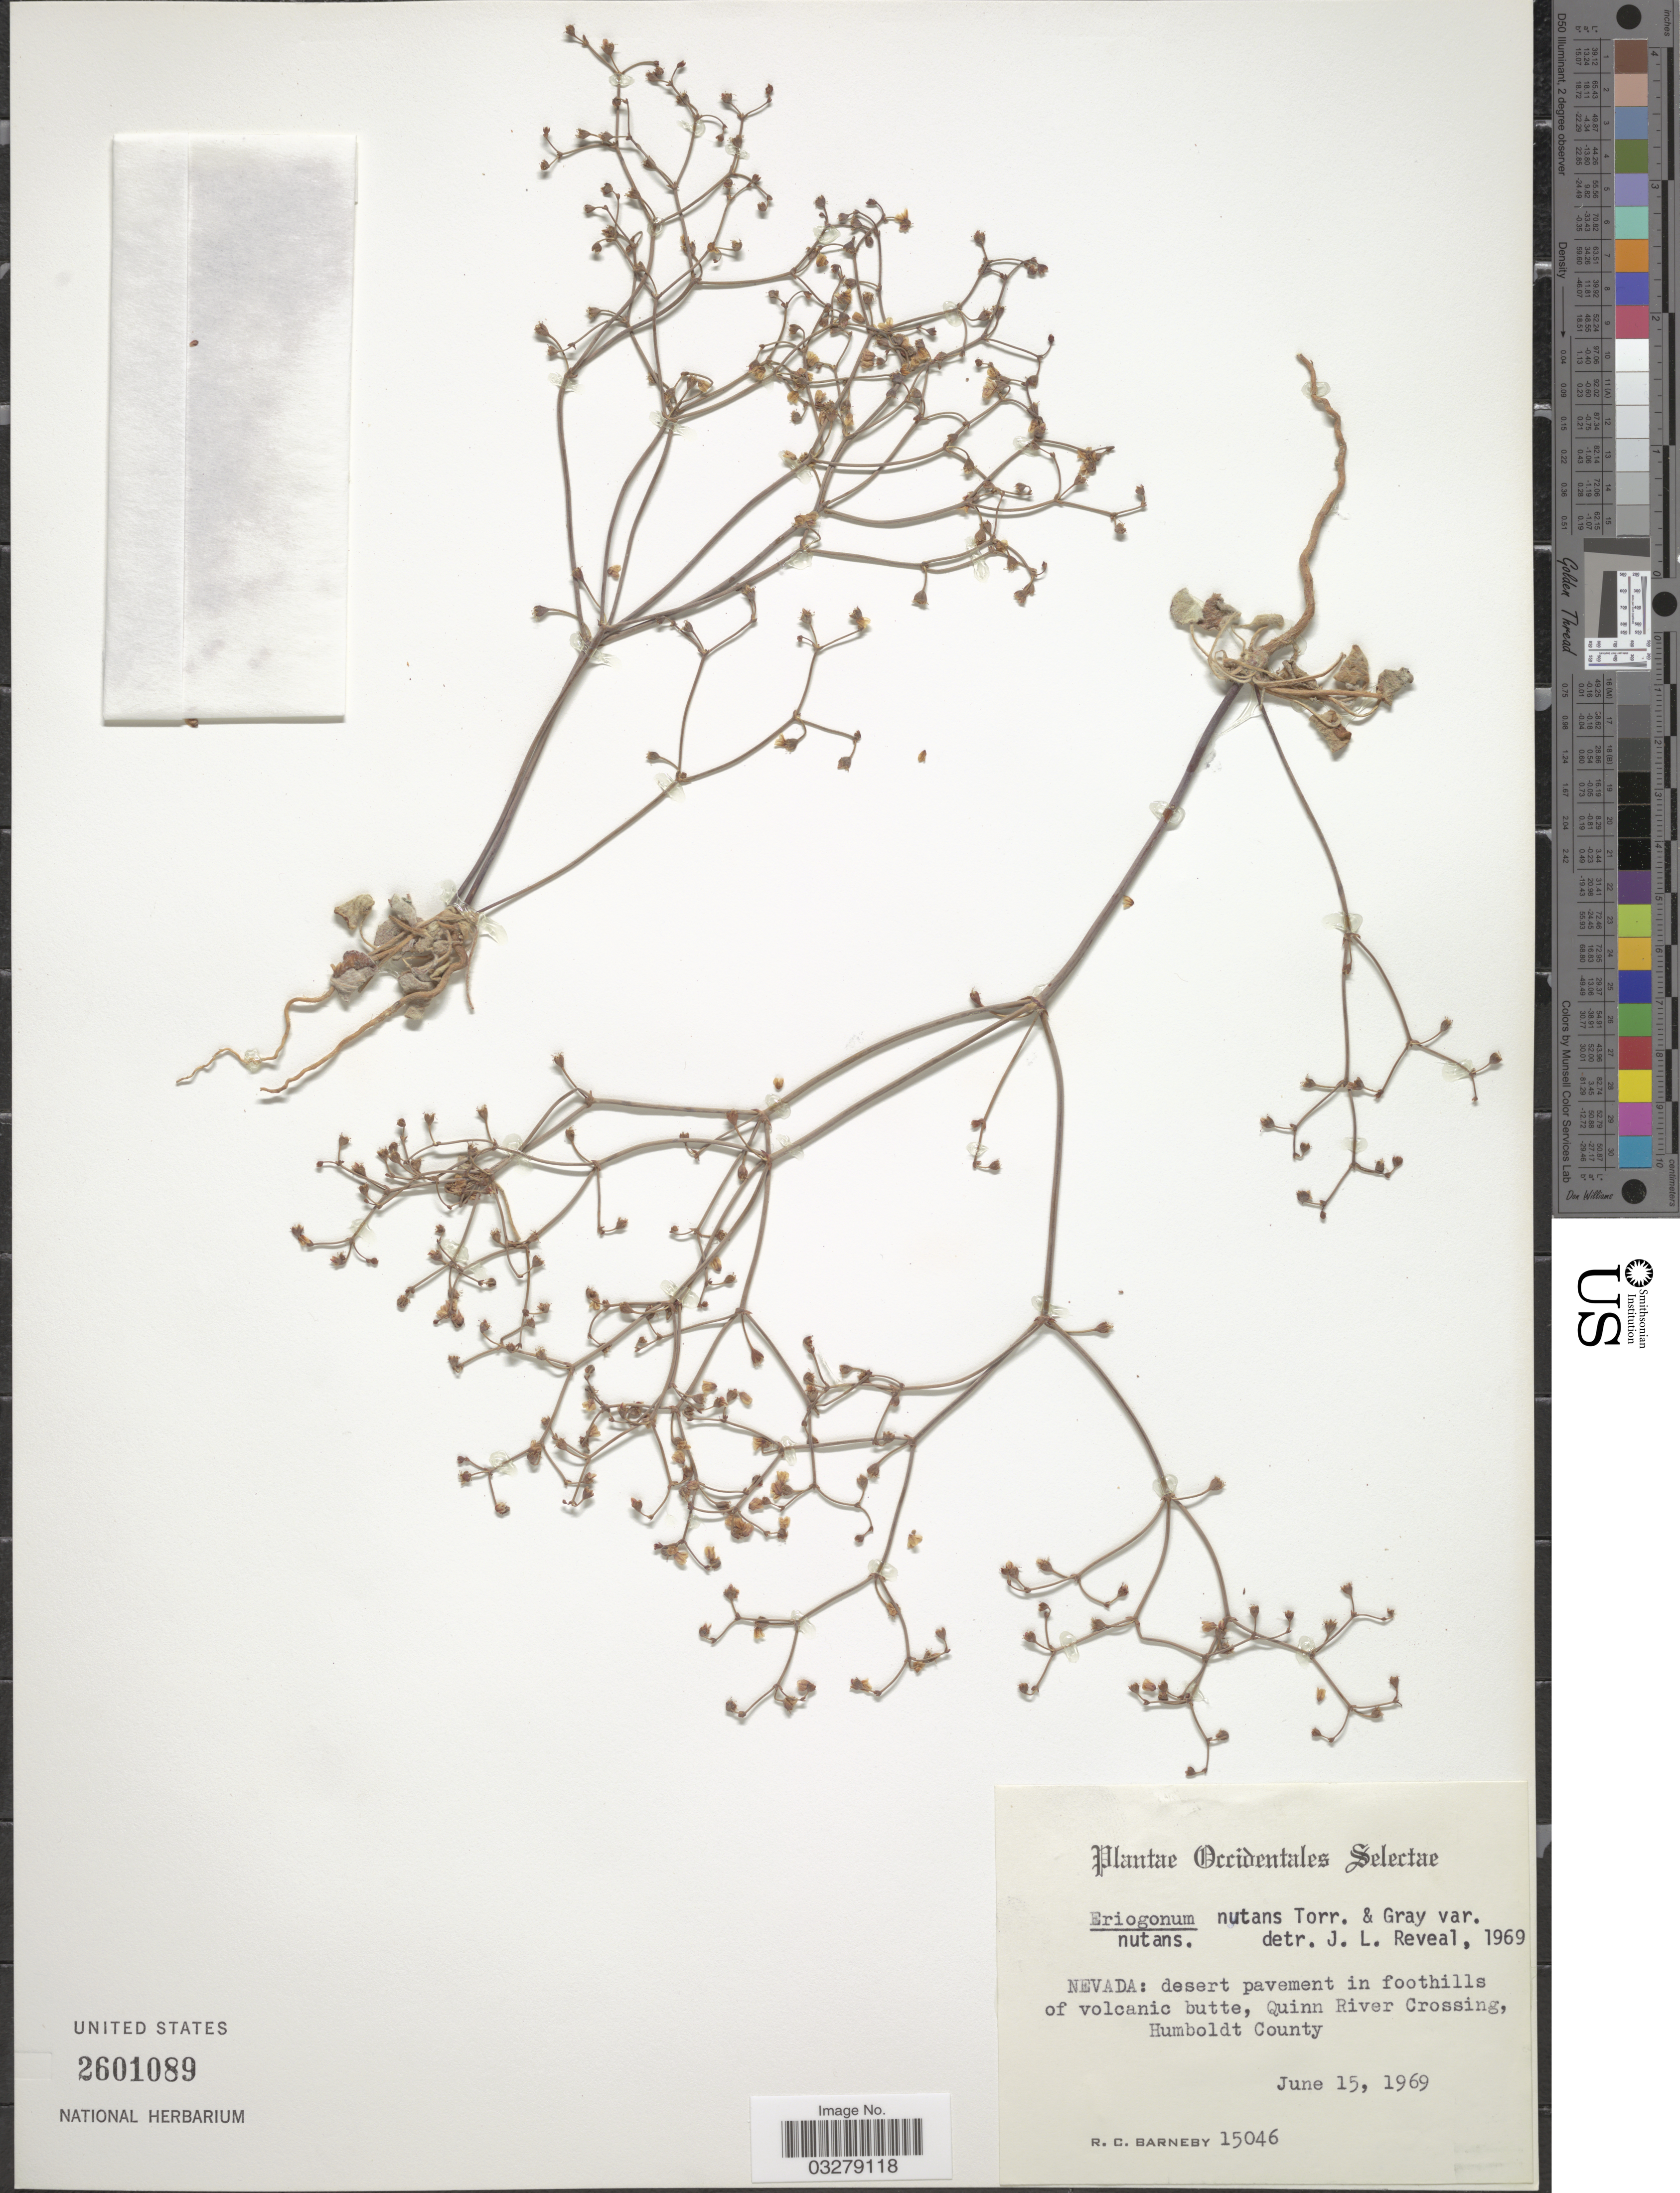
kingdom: Plantae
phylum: Tracheophyta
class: Magnoliopsida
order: Caryophyllales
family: Polygonaceae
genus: Eriogonum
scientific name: Eriogonum nutans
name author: Torr. & A. Gray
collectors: R. C. Barneby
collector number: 15046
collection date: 1969-06-15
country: United States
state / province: Nevada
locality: Quinn River Crossing, Humboldt County.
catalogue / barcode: US 2601089